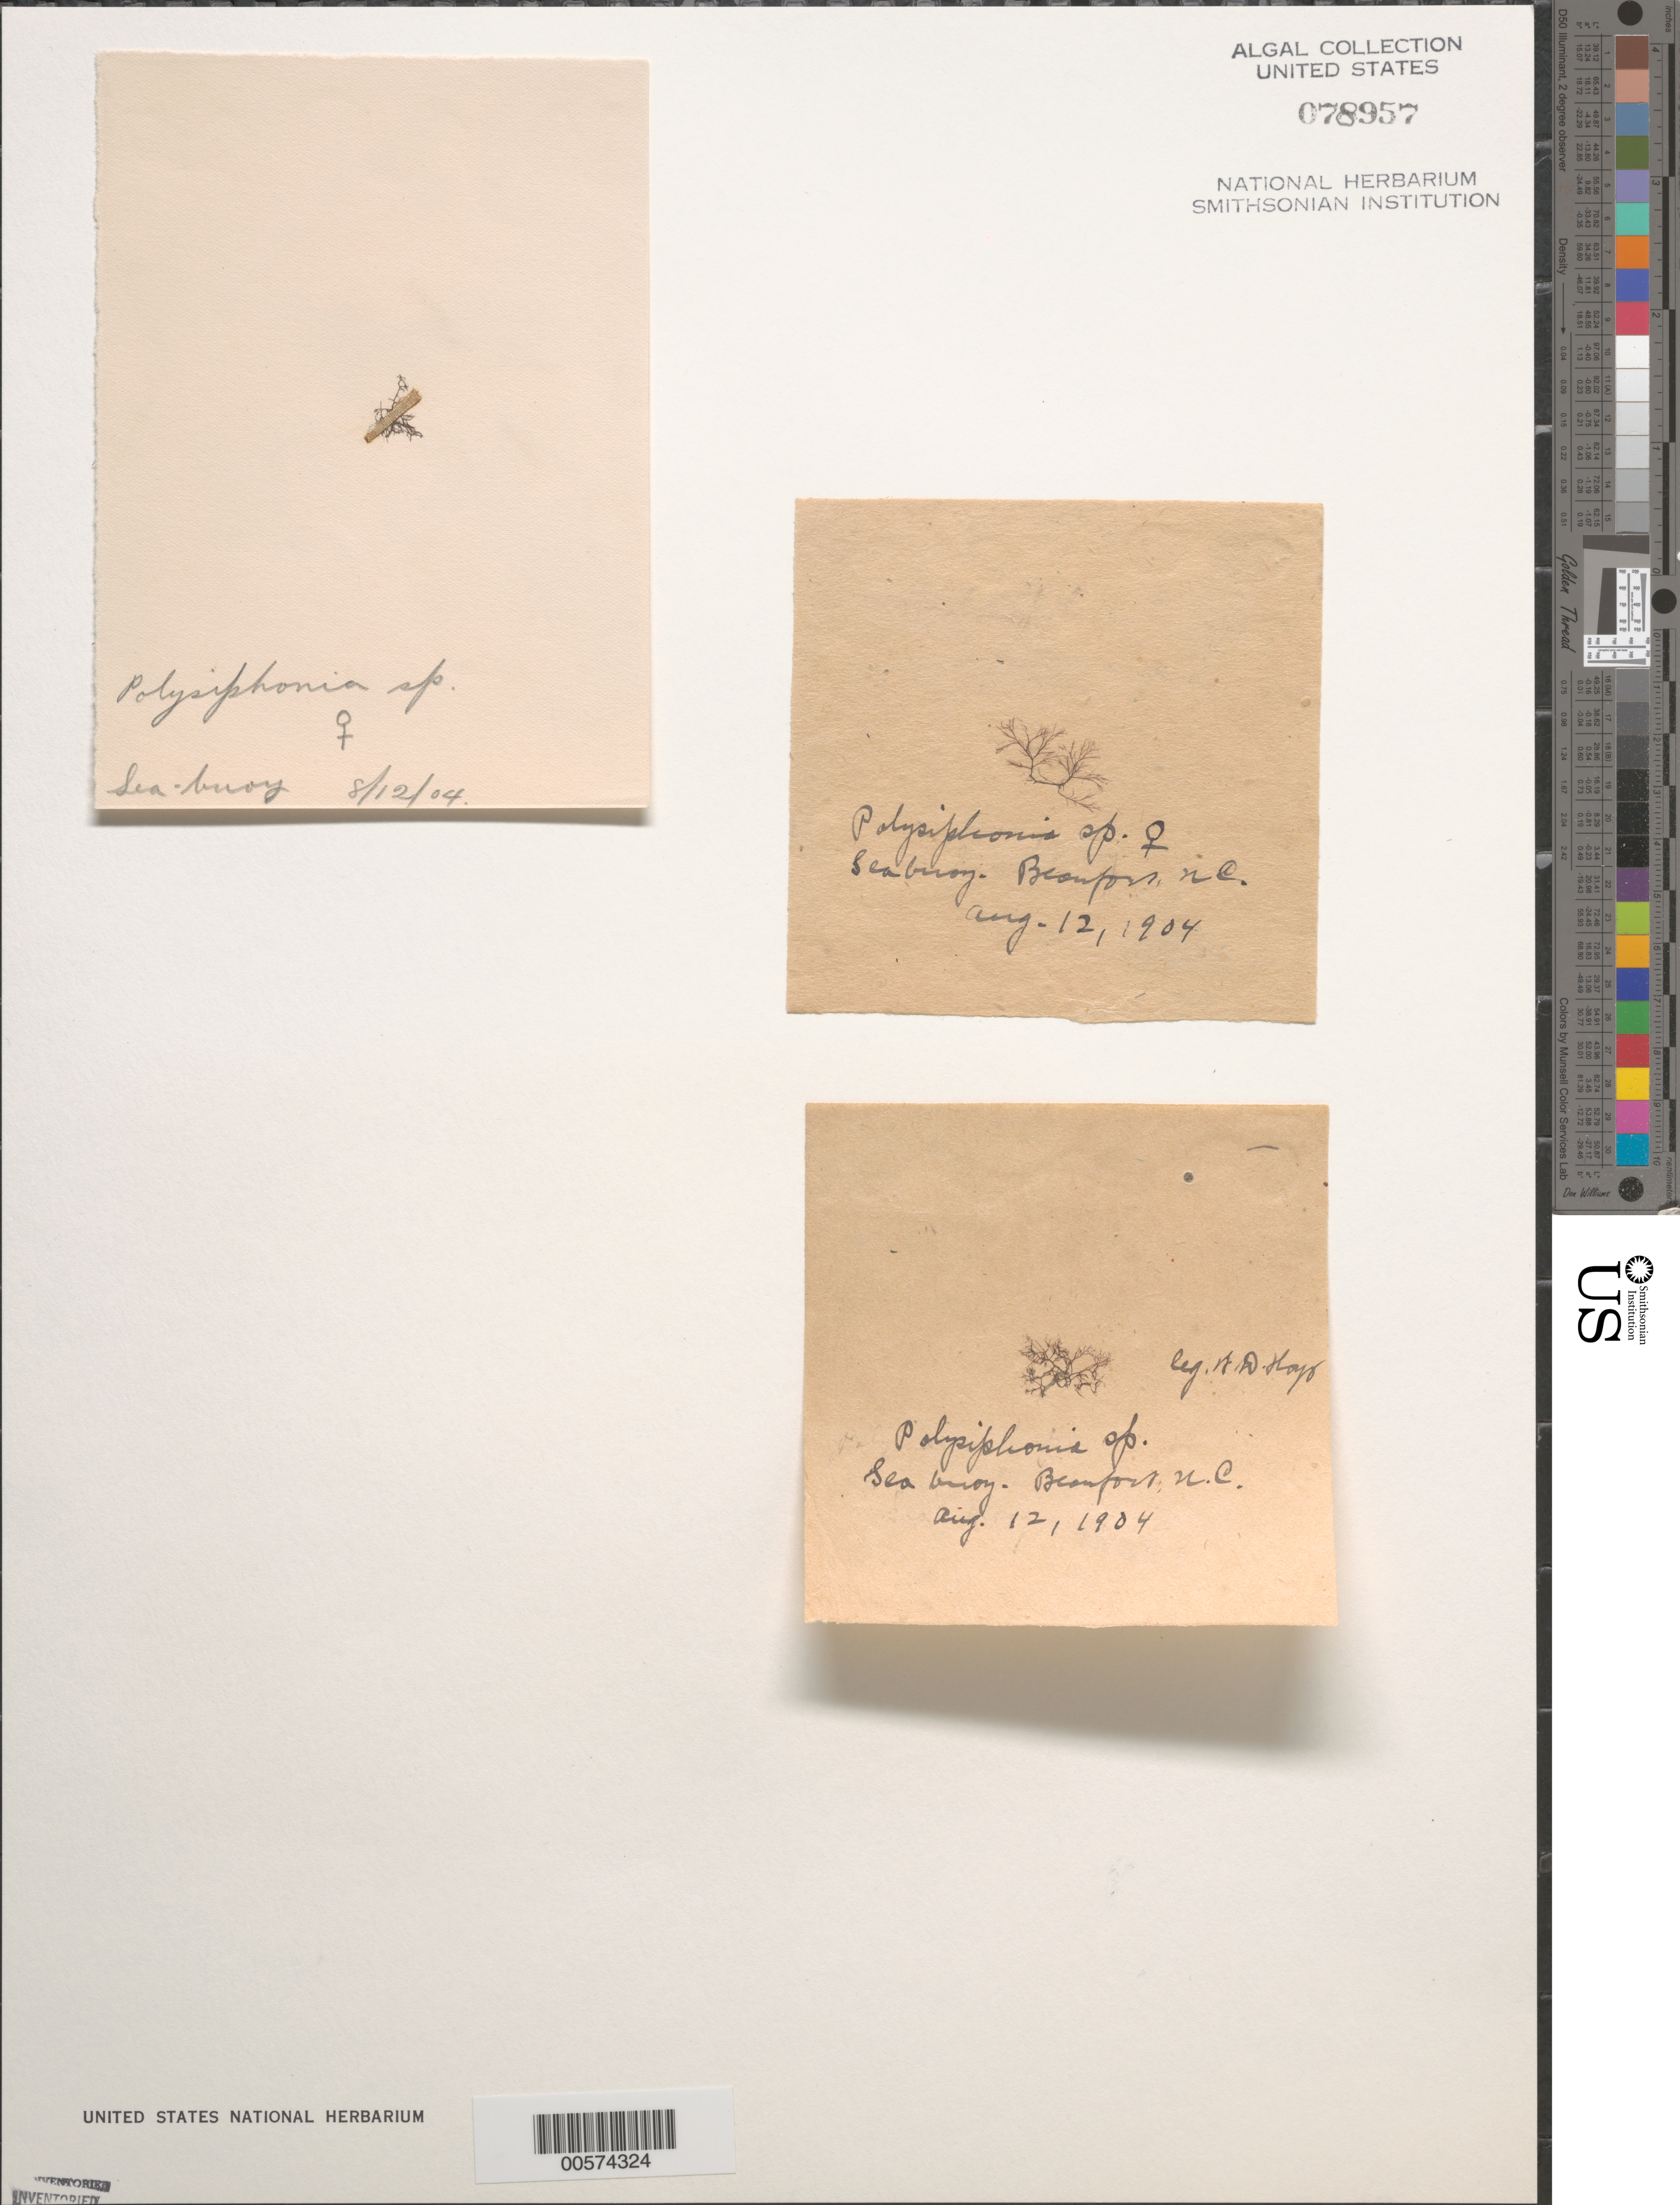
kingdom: Plantae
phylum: Rhodophyta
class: Florideophyceae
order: Ceramiales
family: Rhodomelaceae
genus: Polysiphonia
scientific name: Polysiphonia sp.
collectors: W. D. Hoyt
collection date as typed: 12 Aug 1904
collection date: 1904-08-12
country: United States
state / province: North Carolina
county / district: Carteret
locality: Beaufort, sea buoy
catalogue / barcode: US 78957